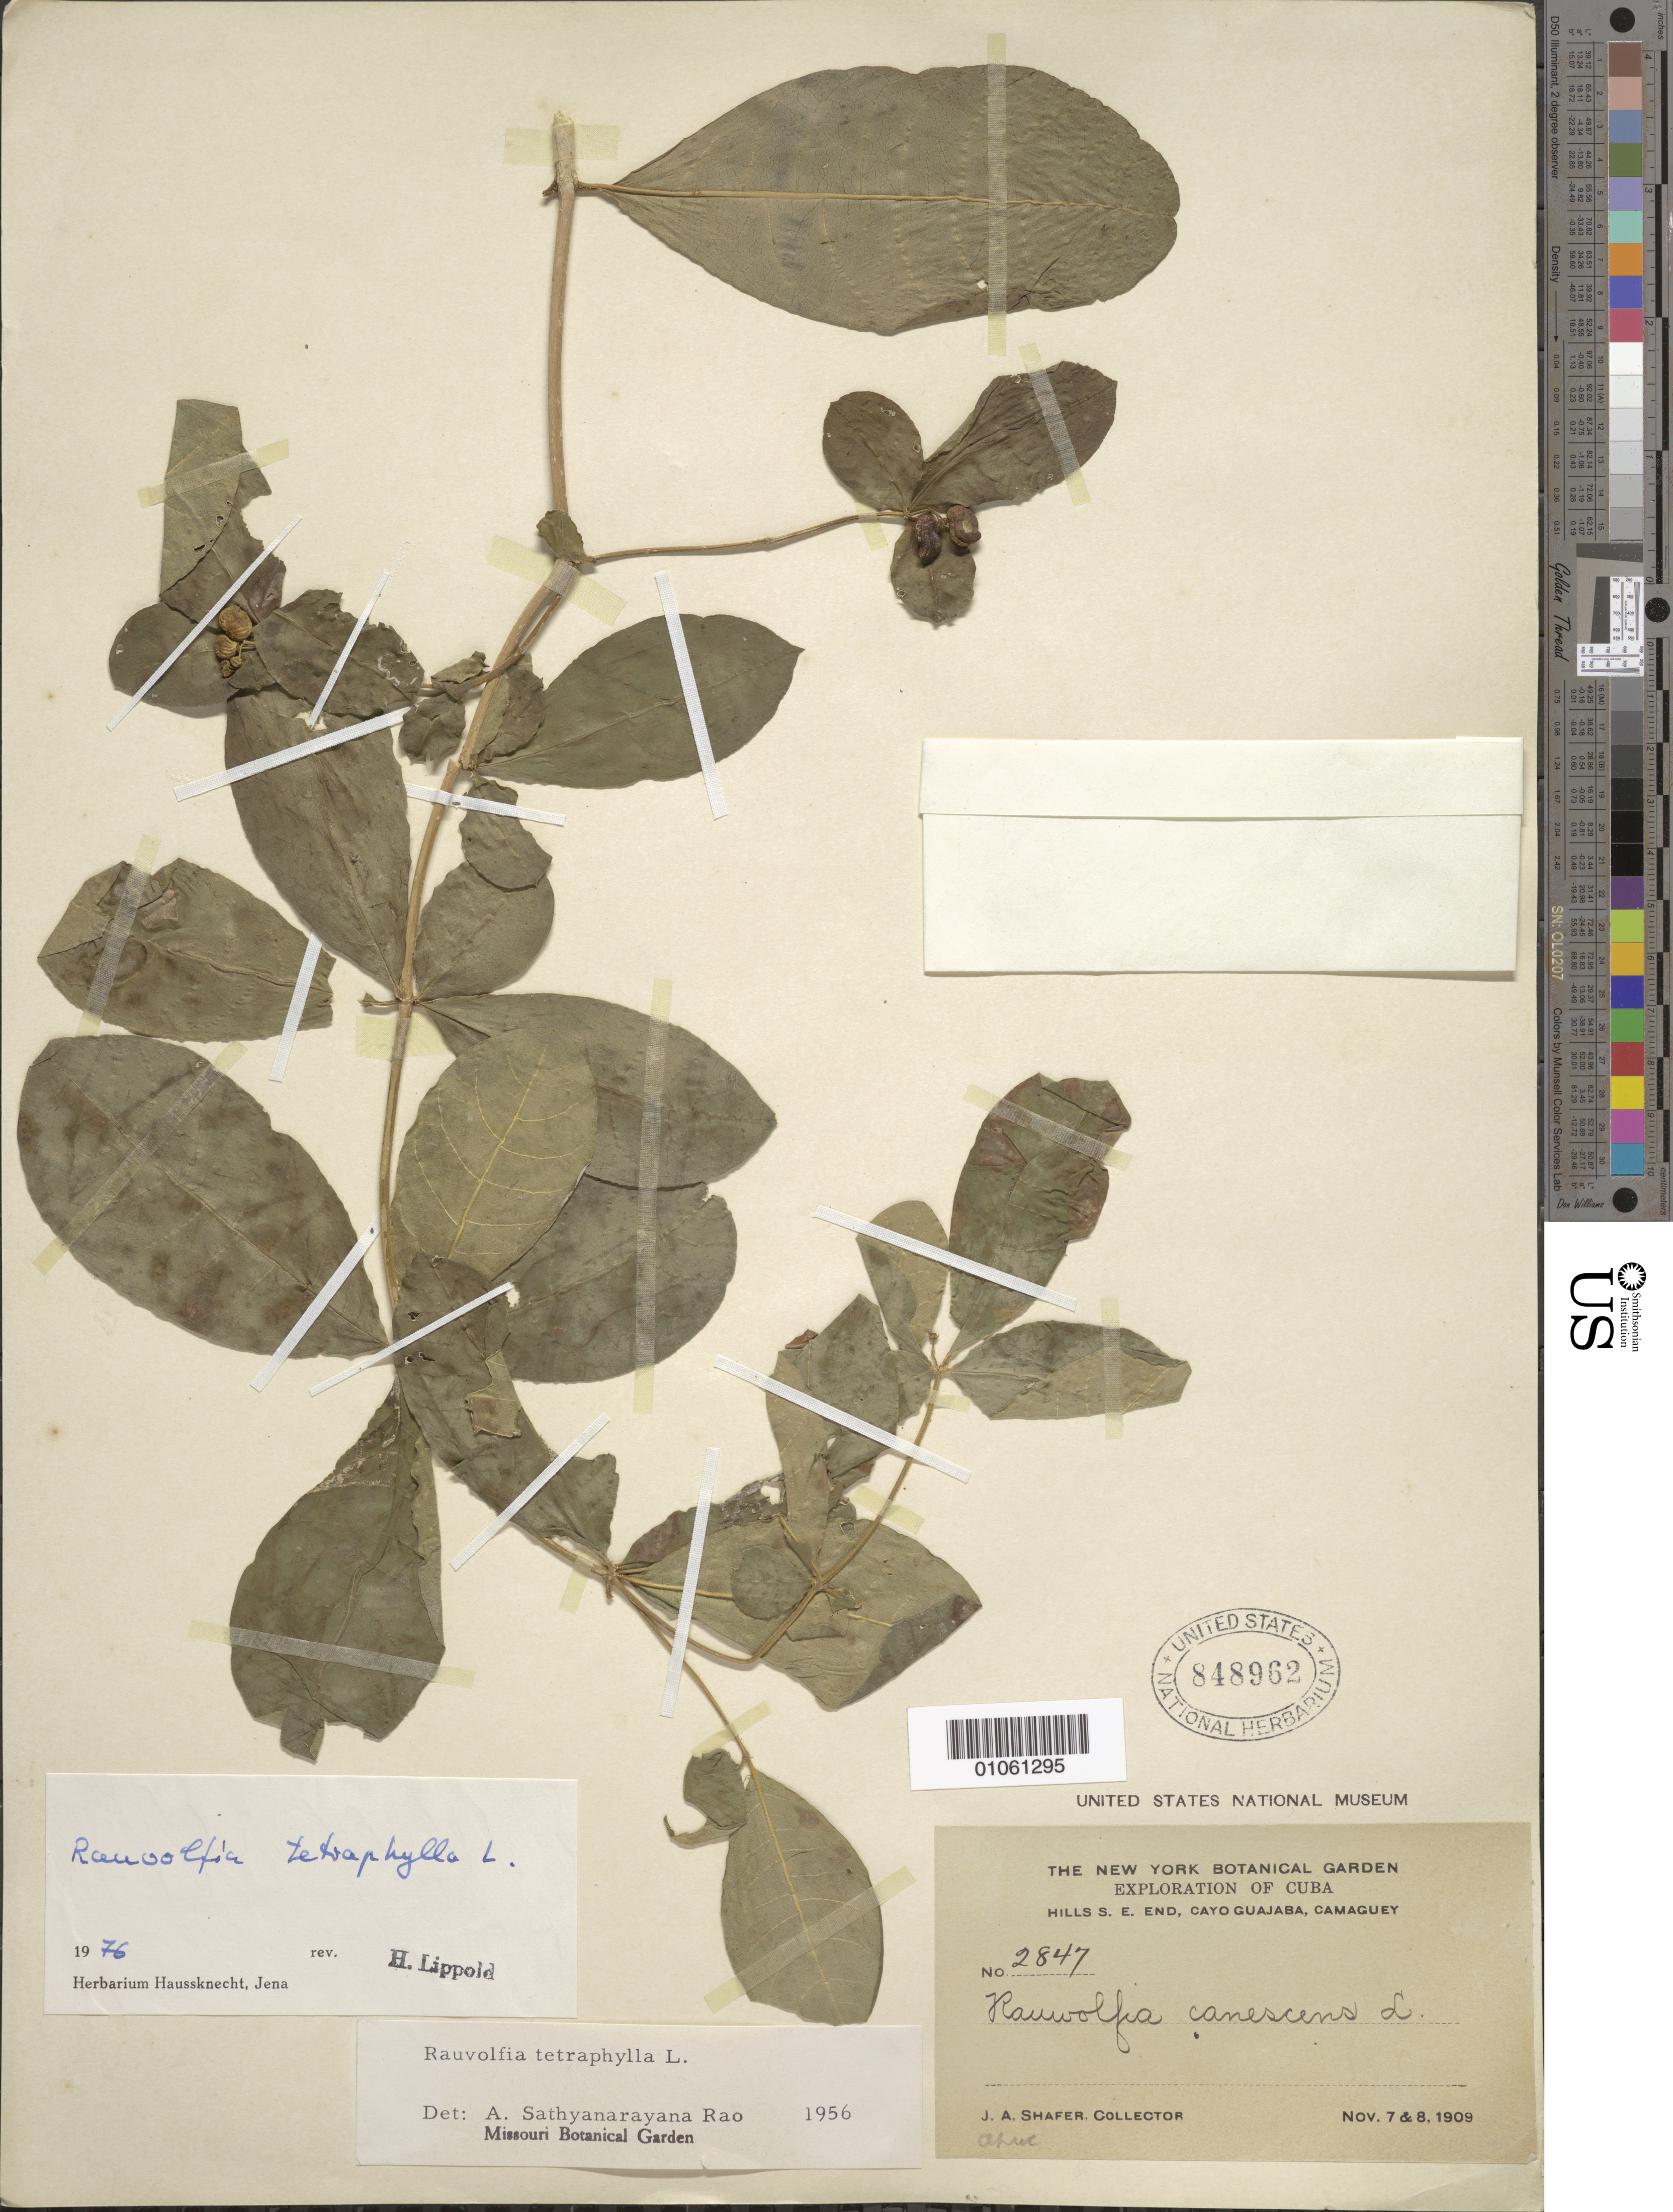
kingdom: Plantae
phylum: Tracheophyta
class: Magnoliopsida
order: Gentianales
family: Apocynaceae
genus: Rauvolfia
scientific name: Rauvolfia tetraphylla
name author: L.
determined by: Lippold, Hans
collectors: J. A. Shafer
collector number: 2847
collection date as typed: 07 Nov 1909 and 08 Nov 1909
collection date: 1909-11-07,1909-11-08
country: Cuba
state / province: Camaguey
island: Cuba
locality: Cayo Guajaba, hills SE end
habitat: Hills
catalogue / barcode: US 848962